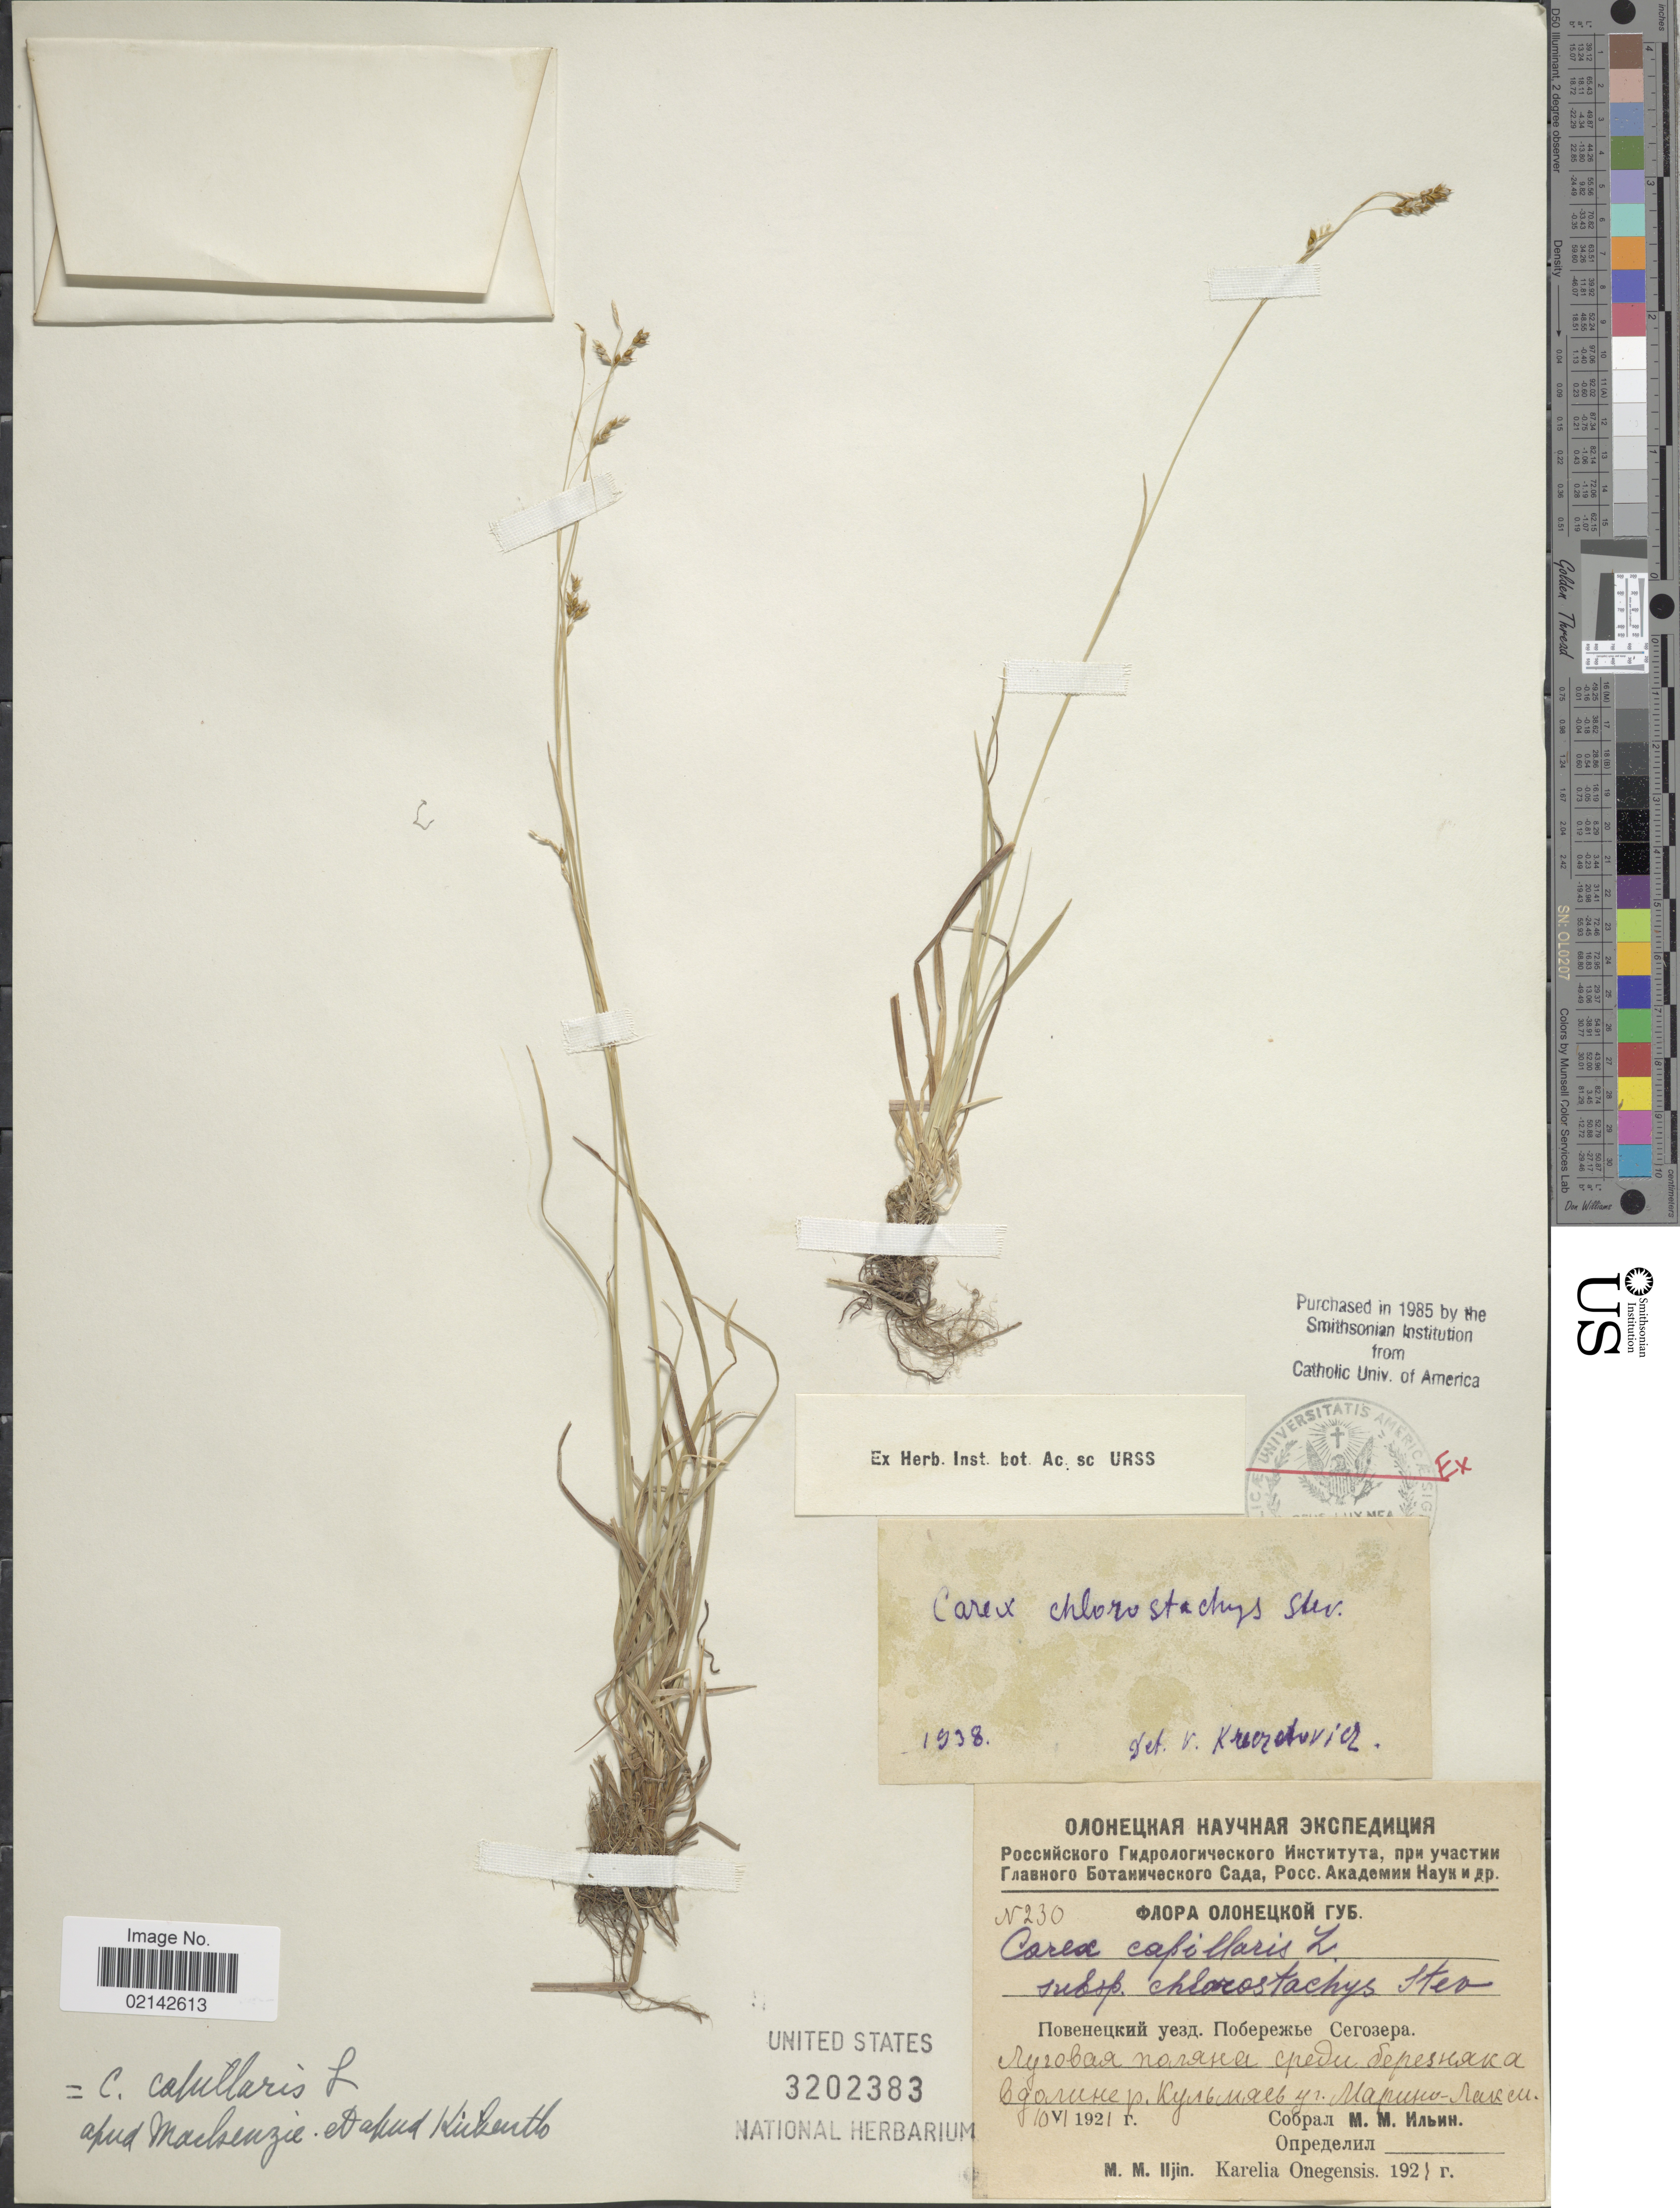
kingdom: Plantae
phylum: Tracheophyta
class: Liliopsida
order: Poales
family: Cyperaceae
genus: Carex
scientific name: Carex capillaris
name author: L.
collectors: M. Iljin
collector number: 230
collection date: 1921-05-10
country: Russian Federation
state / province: Karelia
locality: Karelia Onegensis.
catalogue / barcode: US 3202383